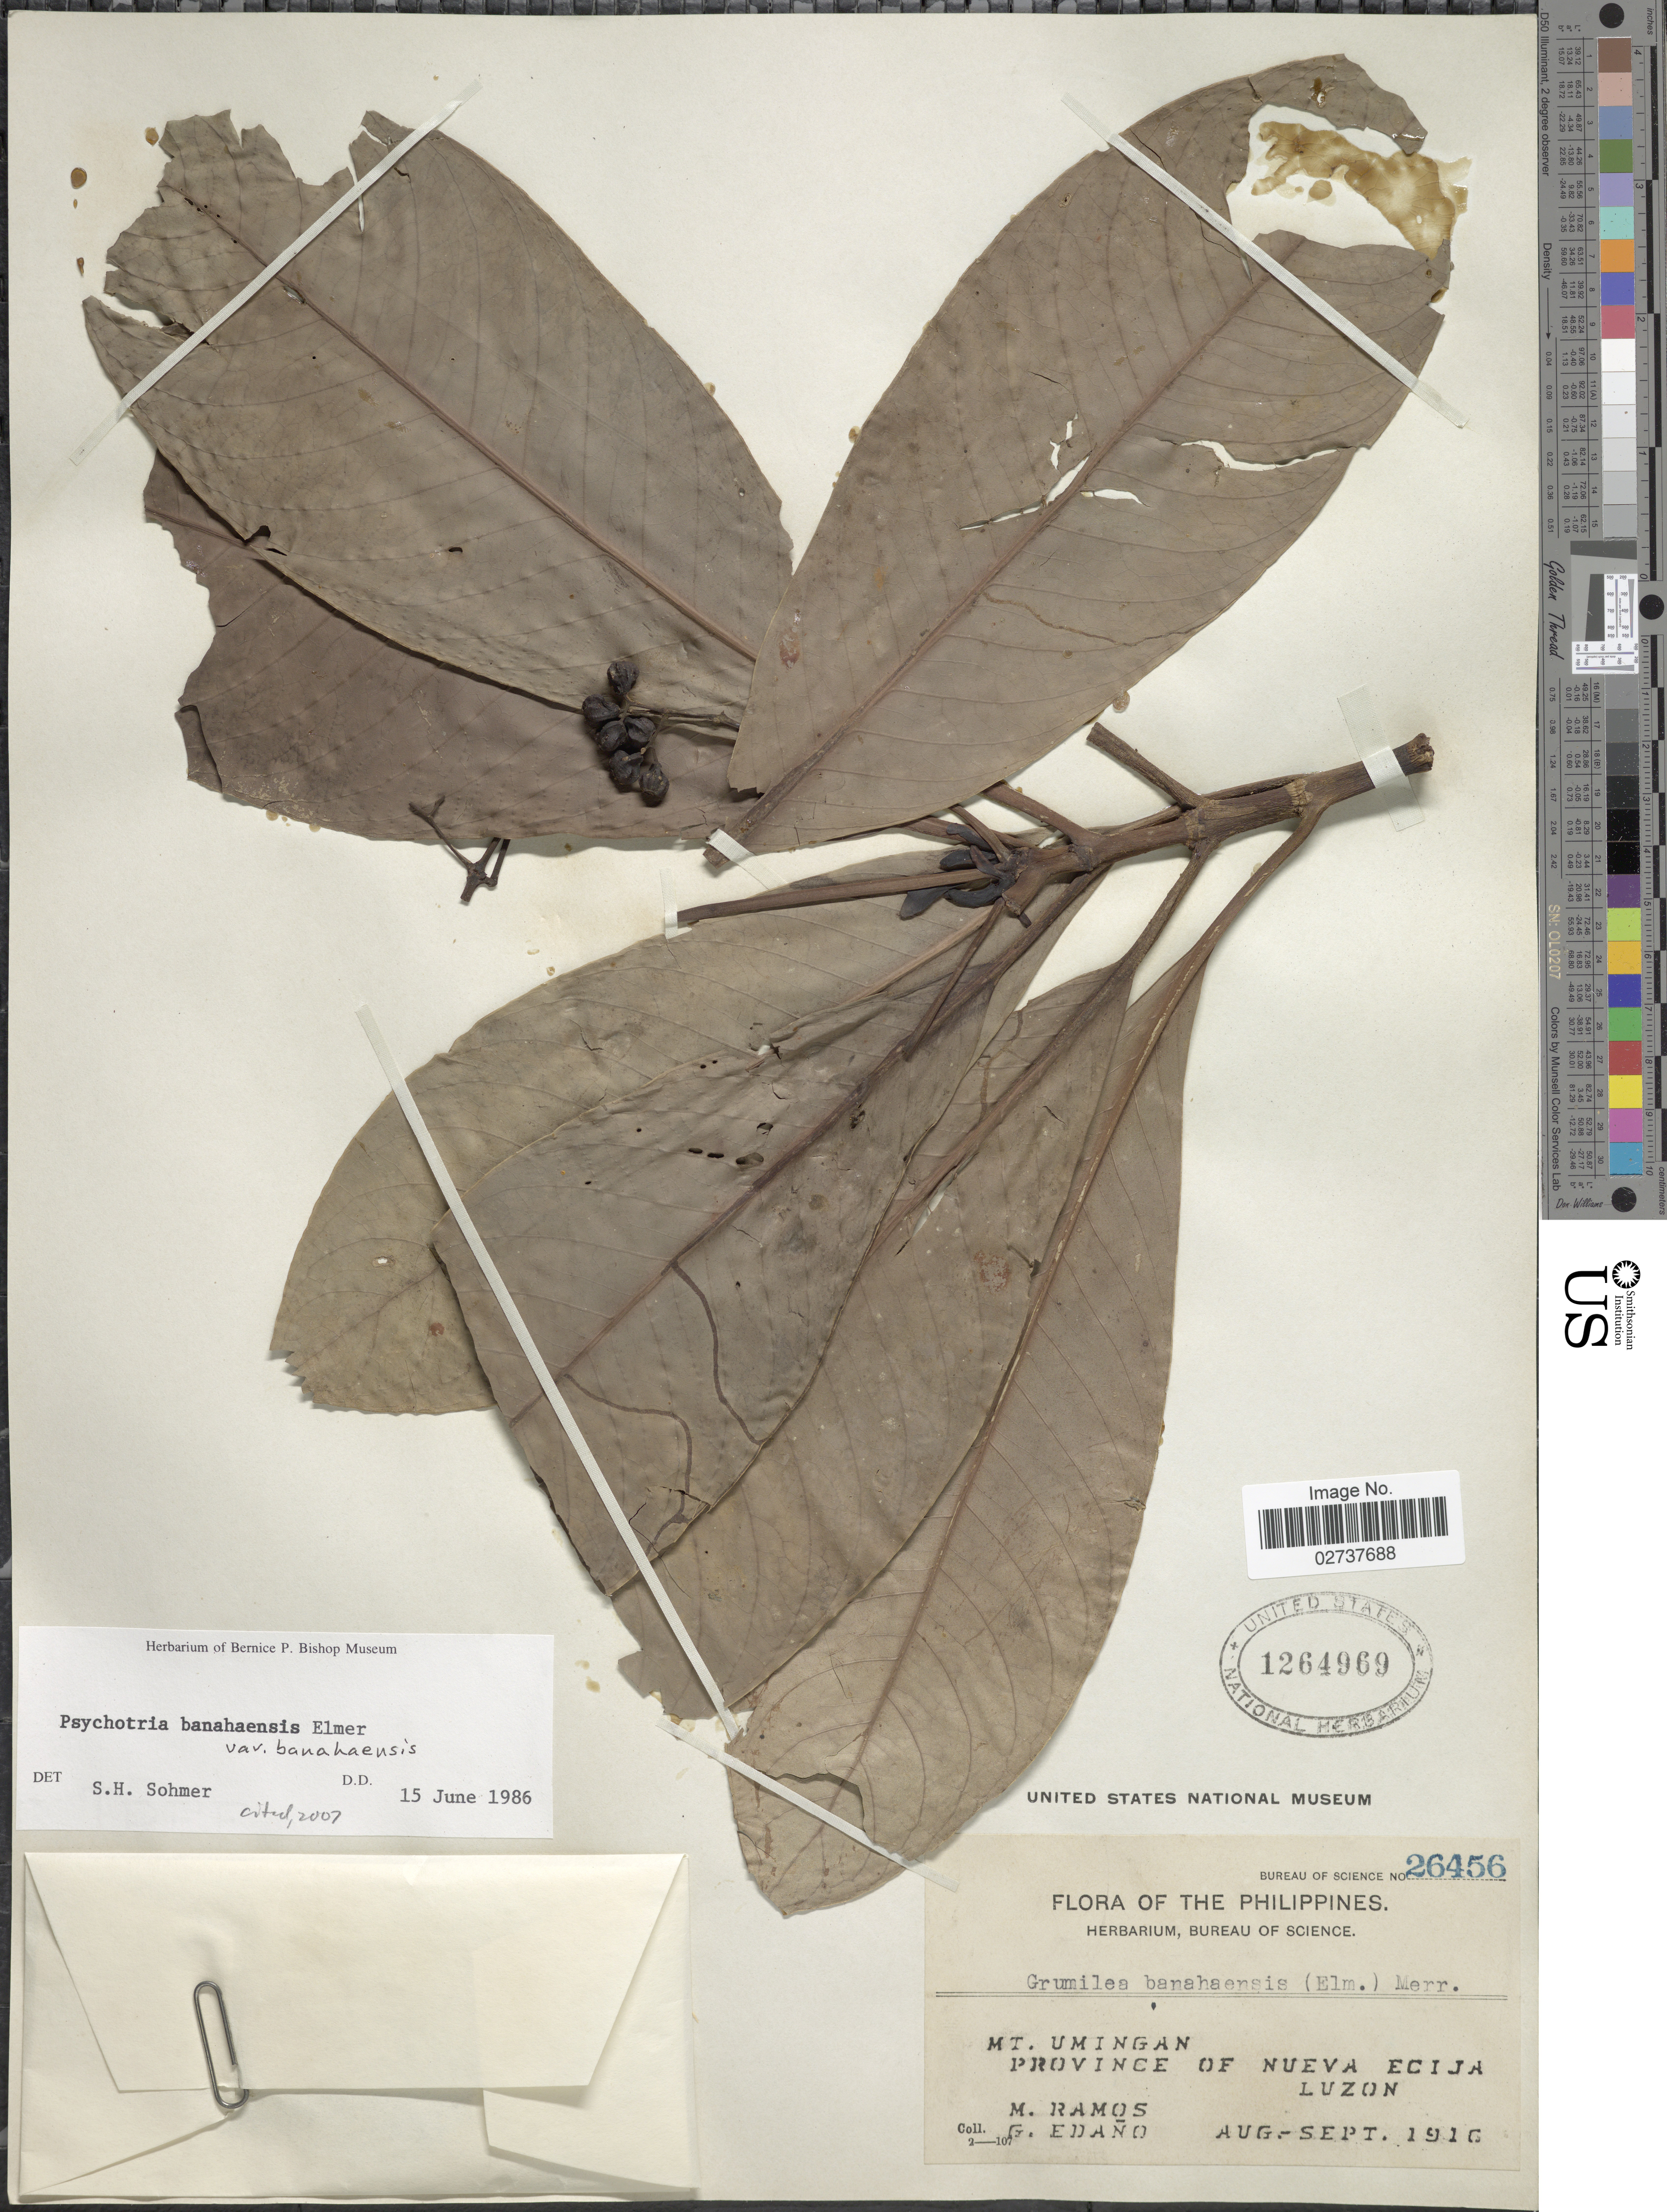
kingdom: Plantae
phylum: Tracheophyta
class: Magnoliopsida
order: Gentianales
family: Rubiaceae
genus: Psychotria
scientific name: Psychotria banahaensis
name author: Elmer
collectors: M. Ramos & G. Edaño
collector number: Bureau of Science 26456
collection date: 1916-08/1916-09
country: Philippines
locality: Mt. Umingan. Province of Nueva Ecija Luzon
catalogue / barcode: US 1264969